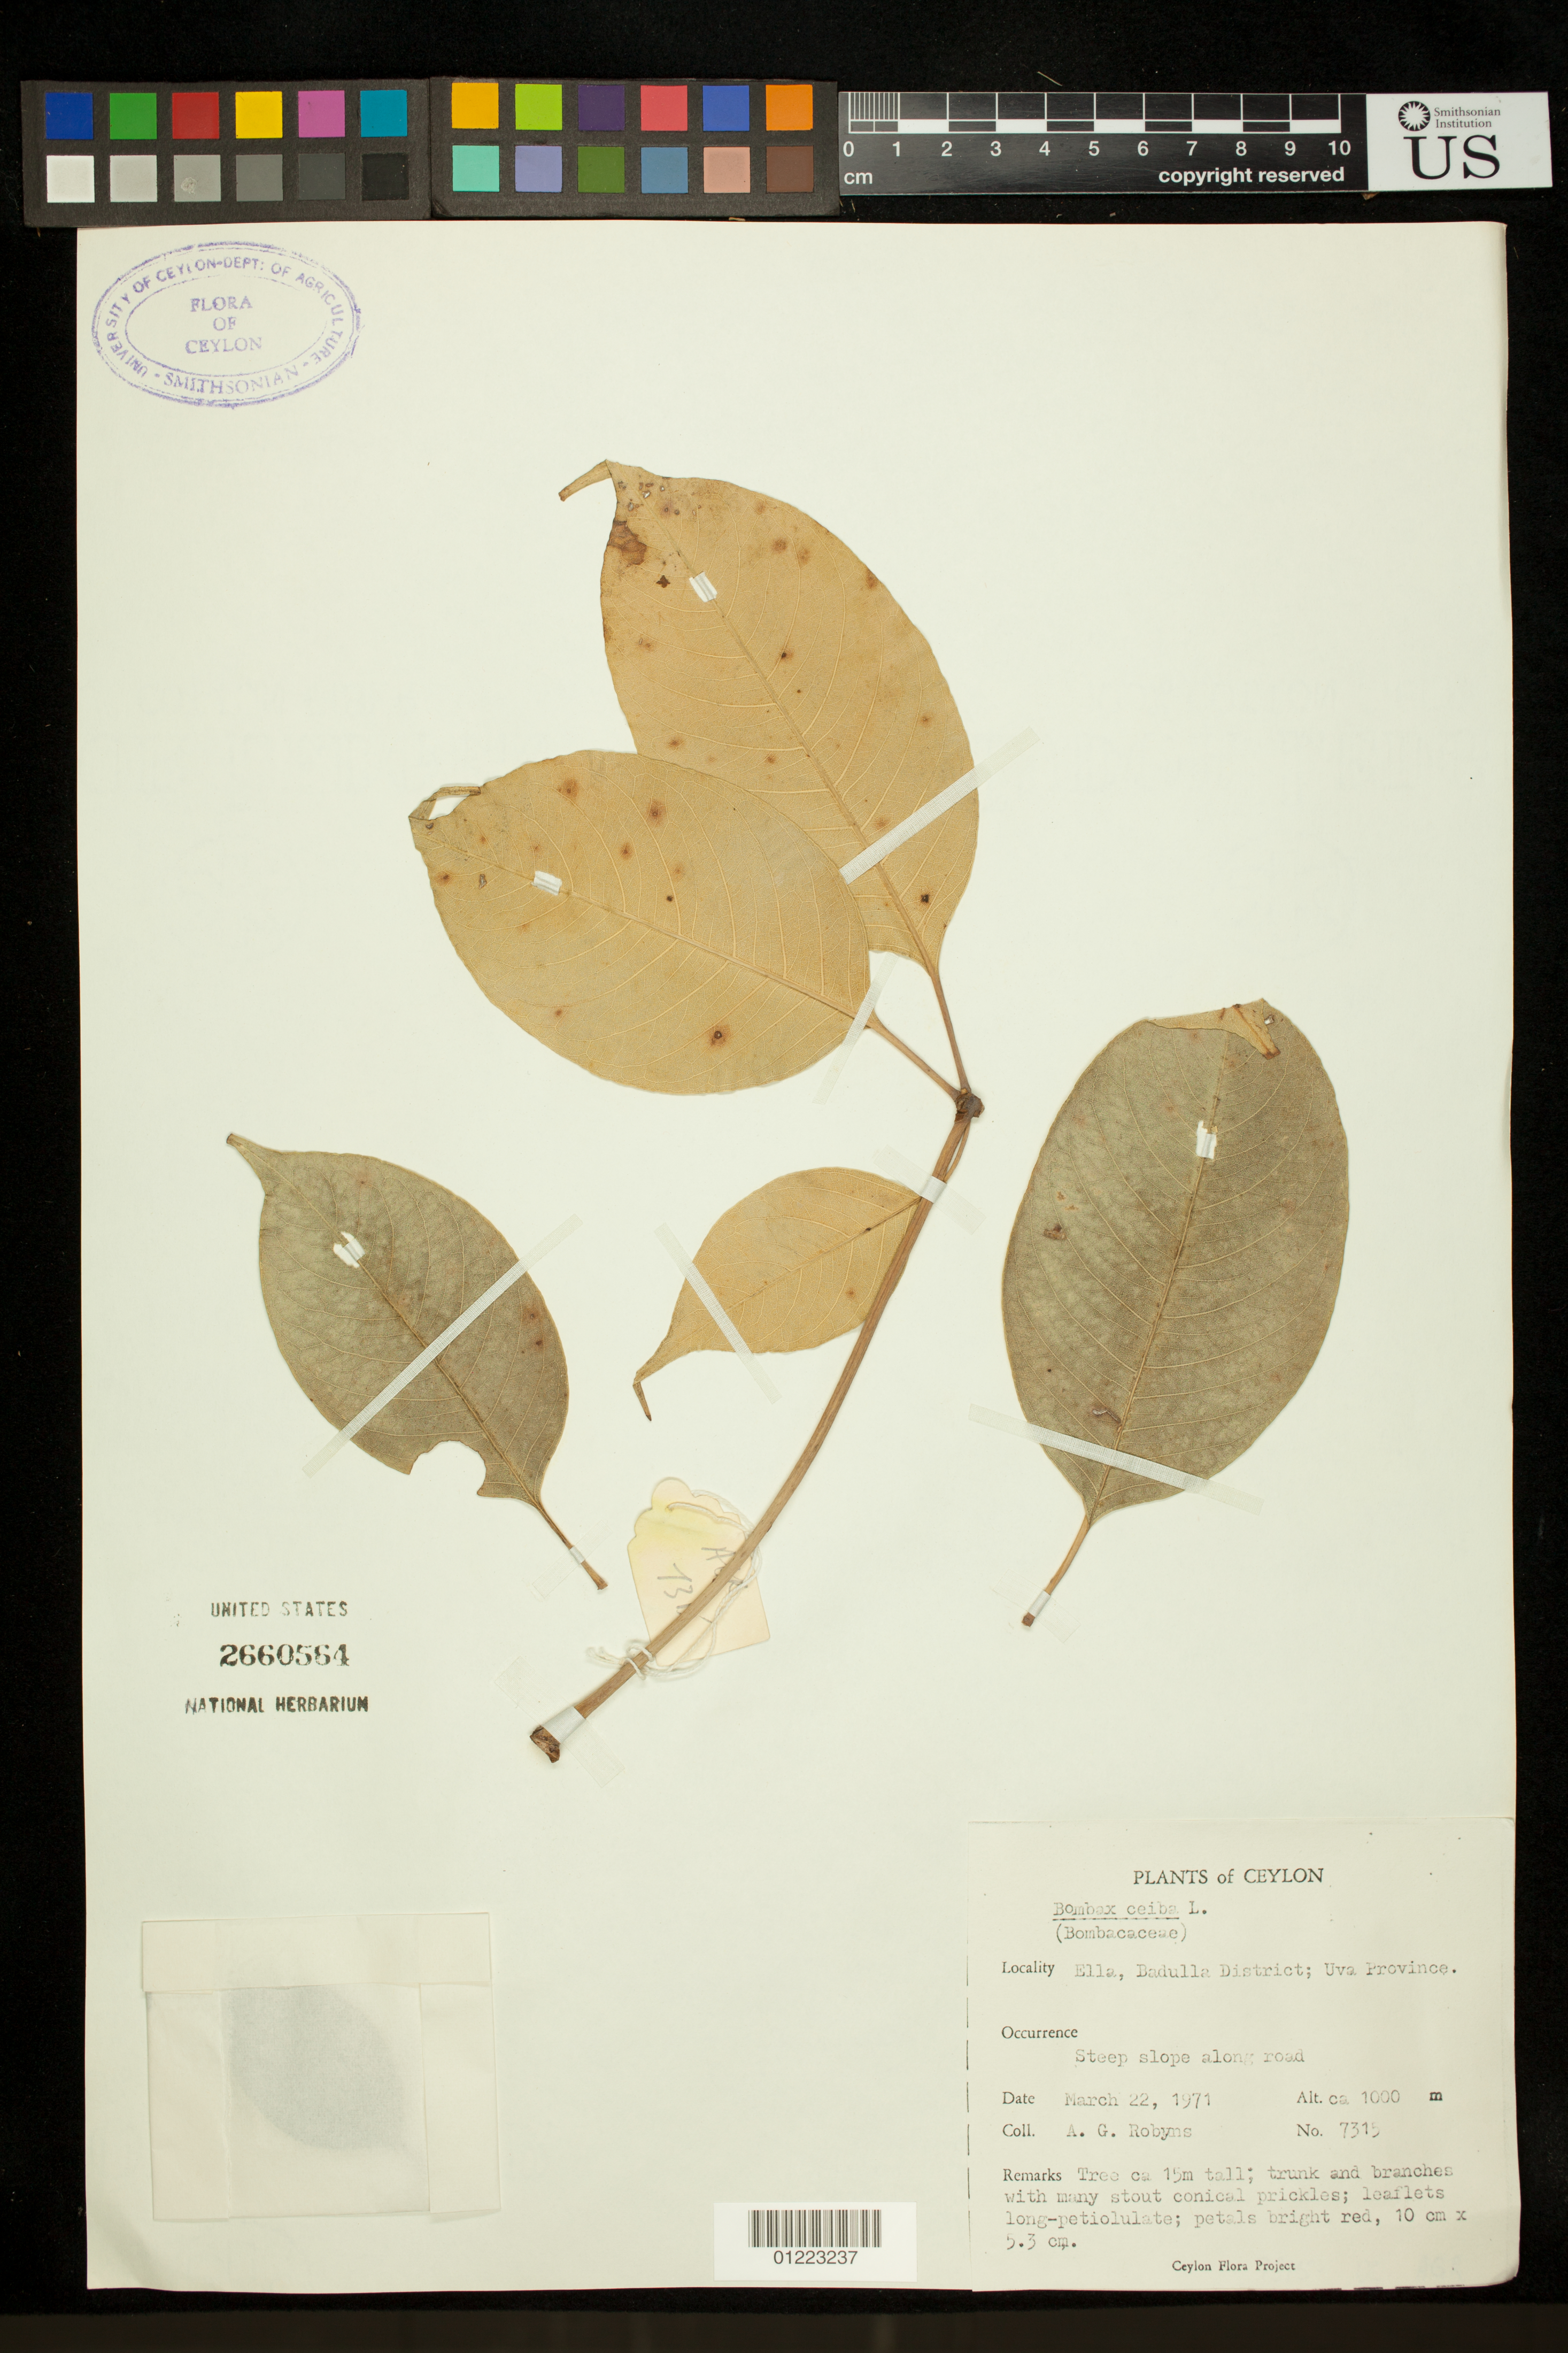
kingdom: Plantae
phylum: Tracheophyta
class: Magnoliopsida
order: Malvales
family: Malvaceae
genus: Bombax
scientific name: Bombax ceiba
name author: L.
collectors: A. G. Robyns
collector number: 7315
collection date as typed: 3/22/1971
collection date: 1971-03-22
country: Sri Lanka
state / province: Uva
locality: Ella, Badulla District; Uva Province. Steep slope along road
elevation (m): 1000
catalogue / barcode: US 2660564